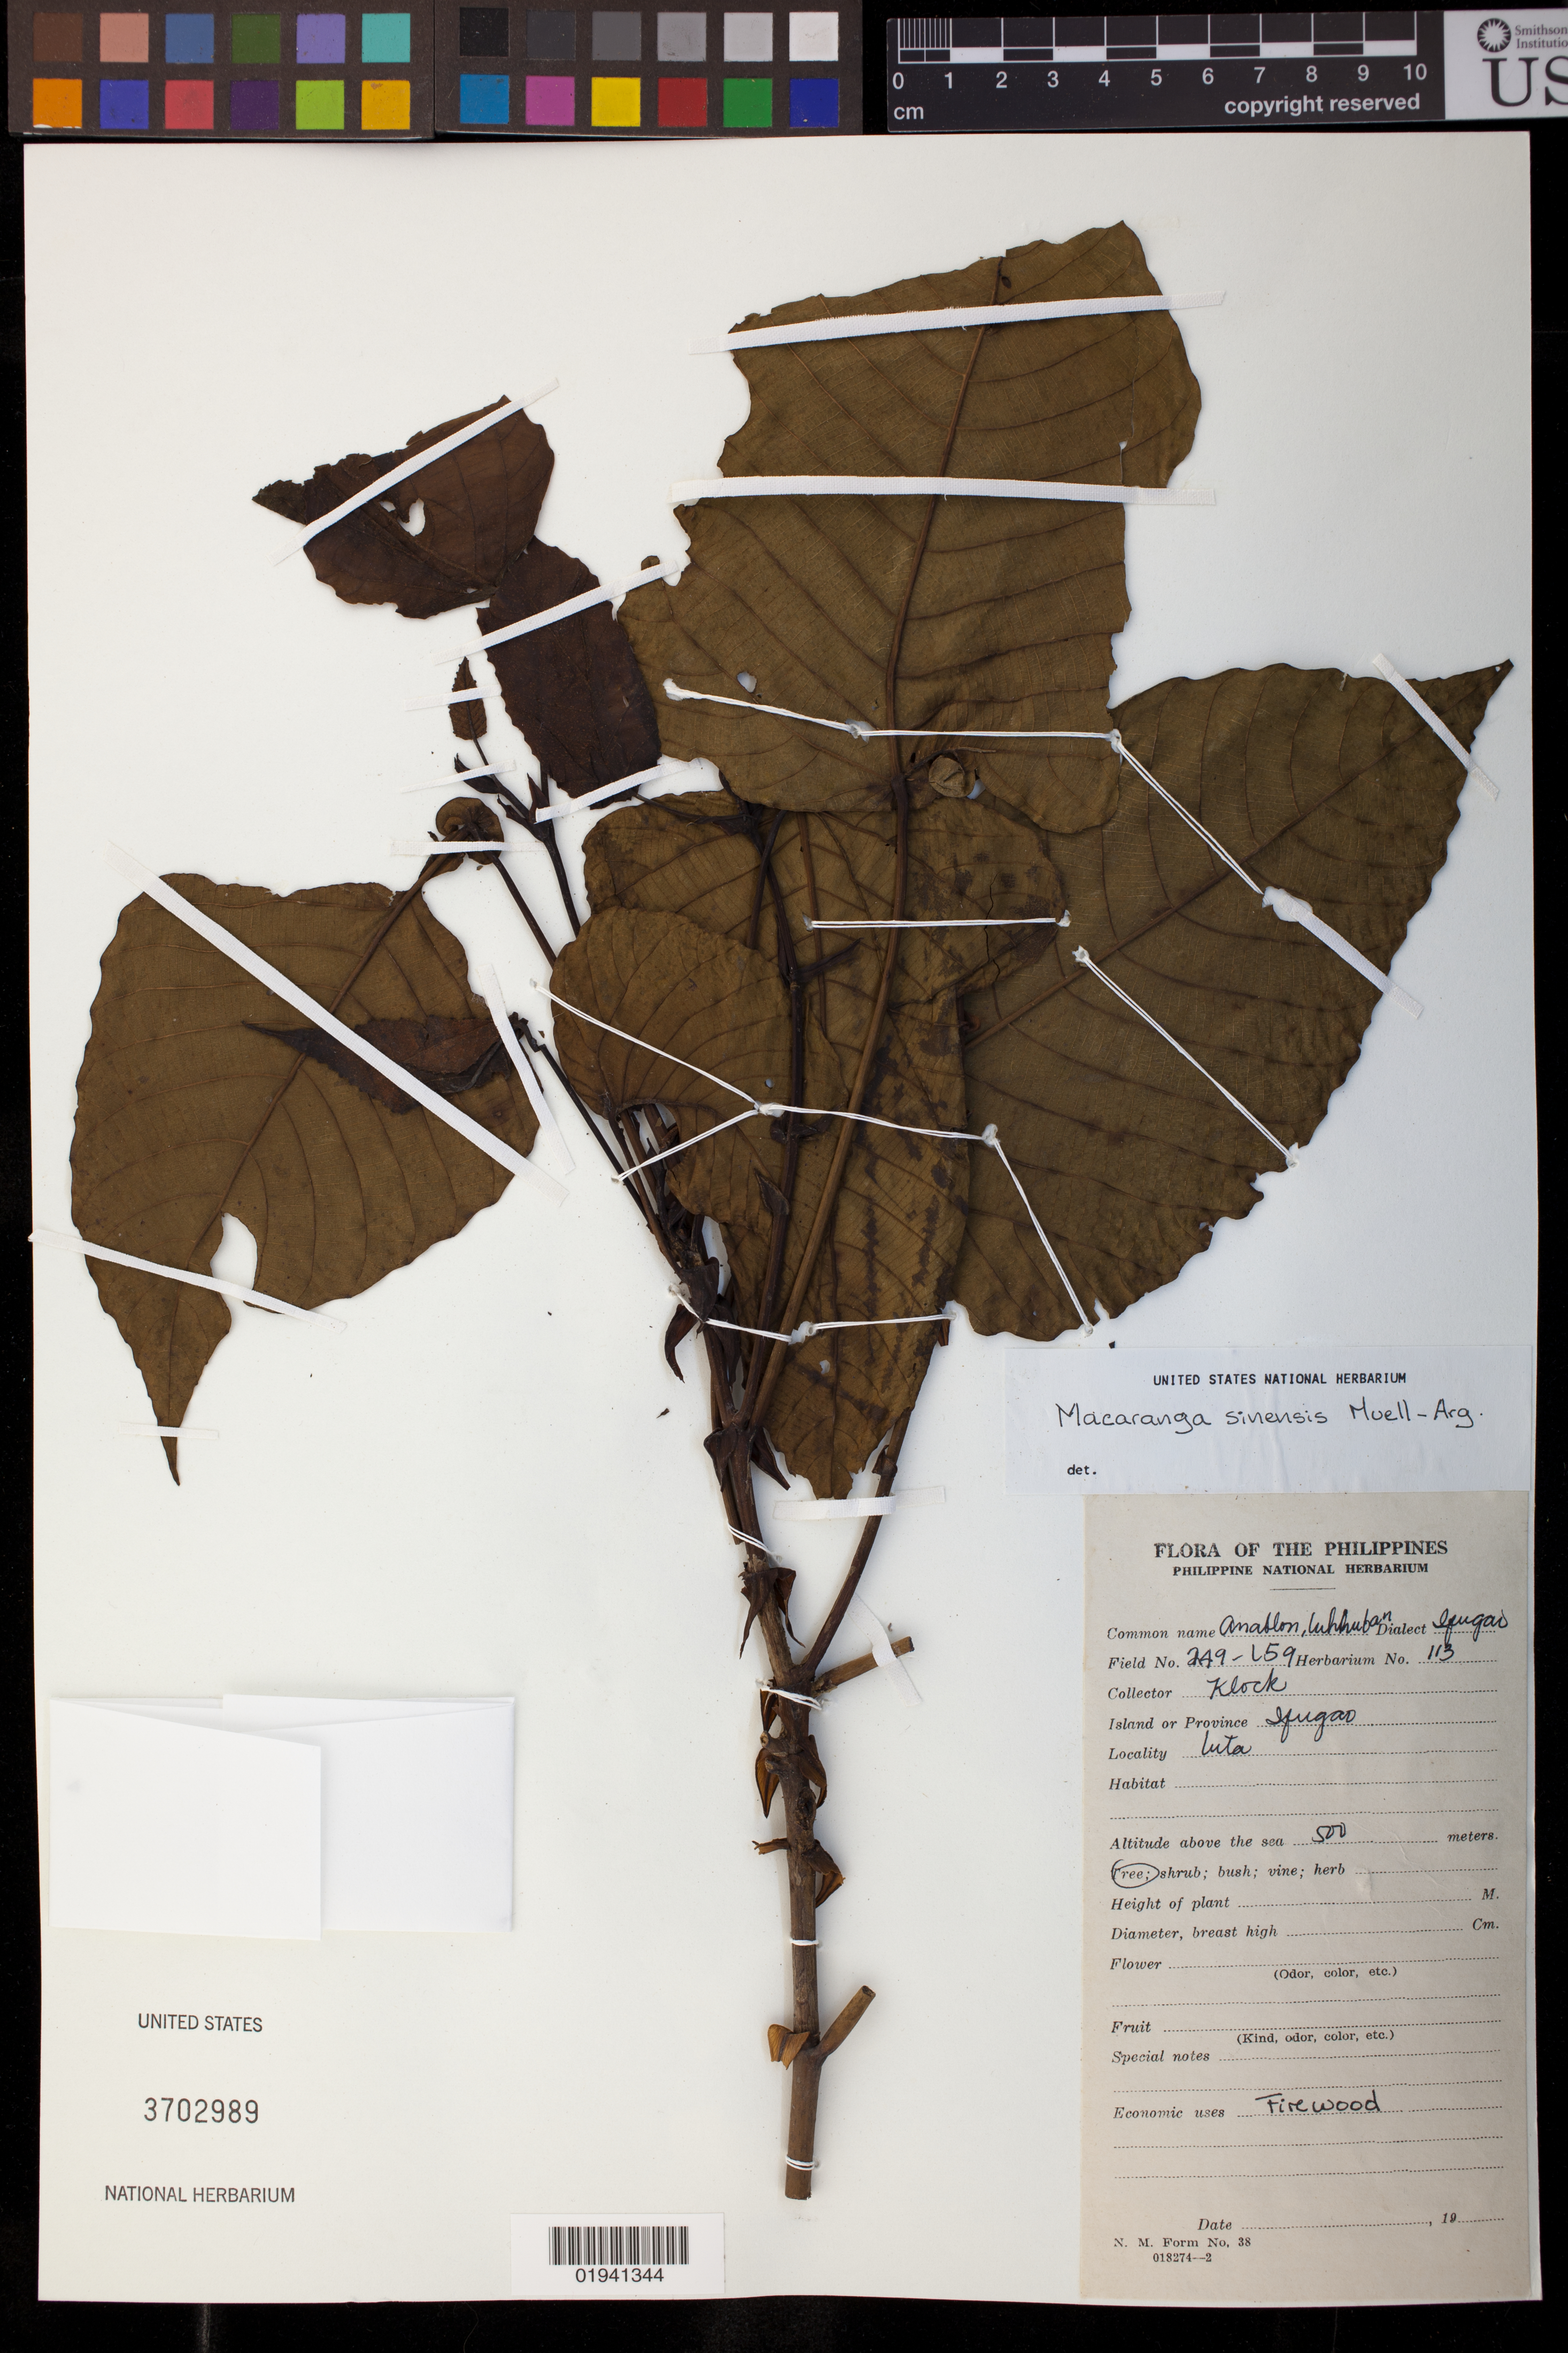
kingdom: Plantae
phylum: Tracheophyta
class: Magnoliopsida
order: Malpighiales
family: Euphorbiaceae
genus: Macaranga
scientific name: Macaranga sinensis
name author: (Baill.) Müll. Arg.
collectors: Klock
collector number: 249-159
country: Philippines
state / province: Cordillera (Administrative Region)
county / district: Ifugao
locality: Luta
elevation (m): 500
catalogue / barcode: US 3702989